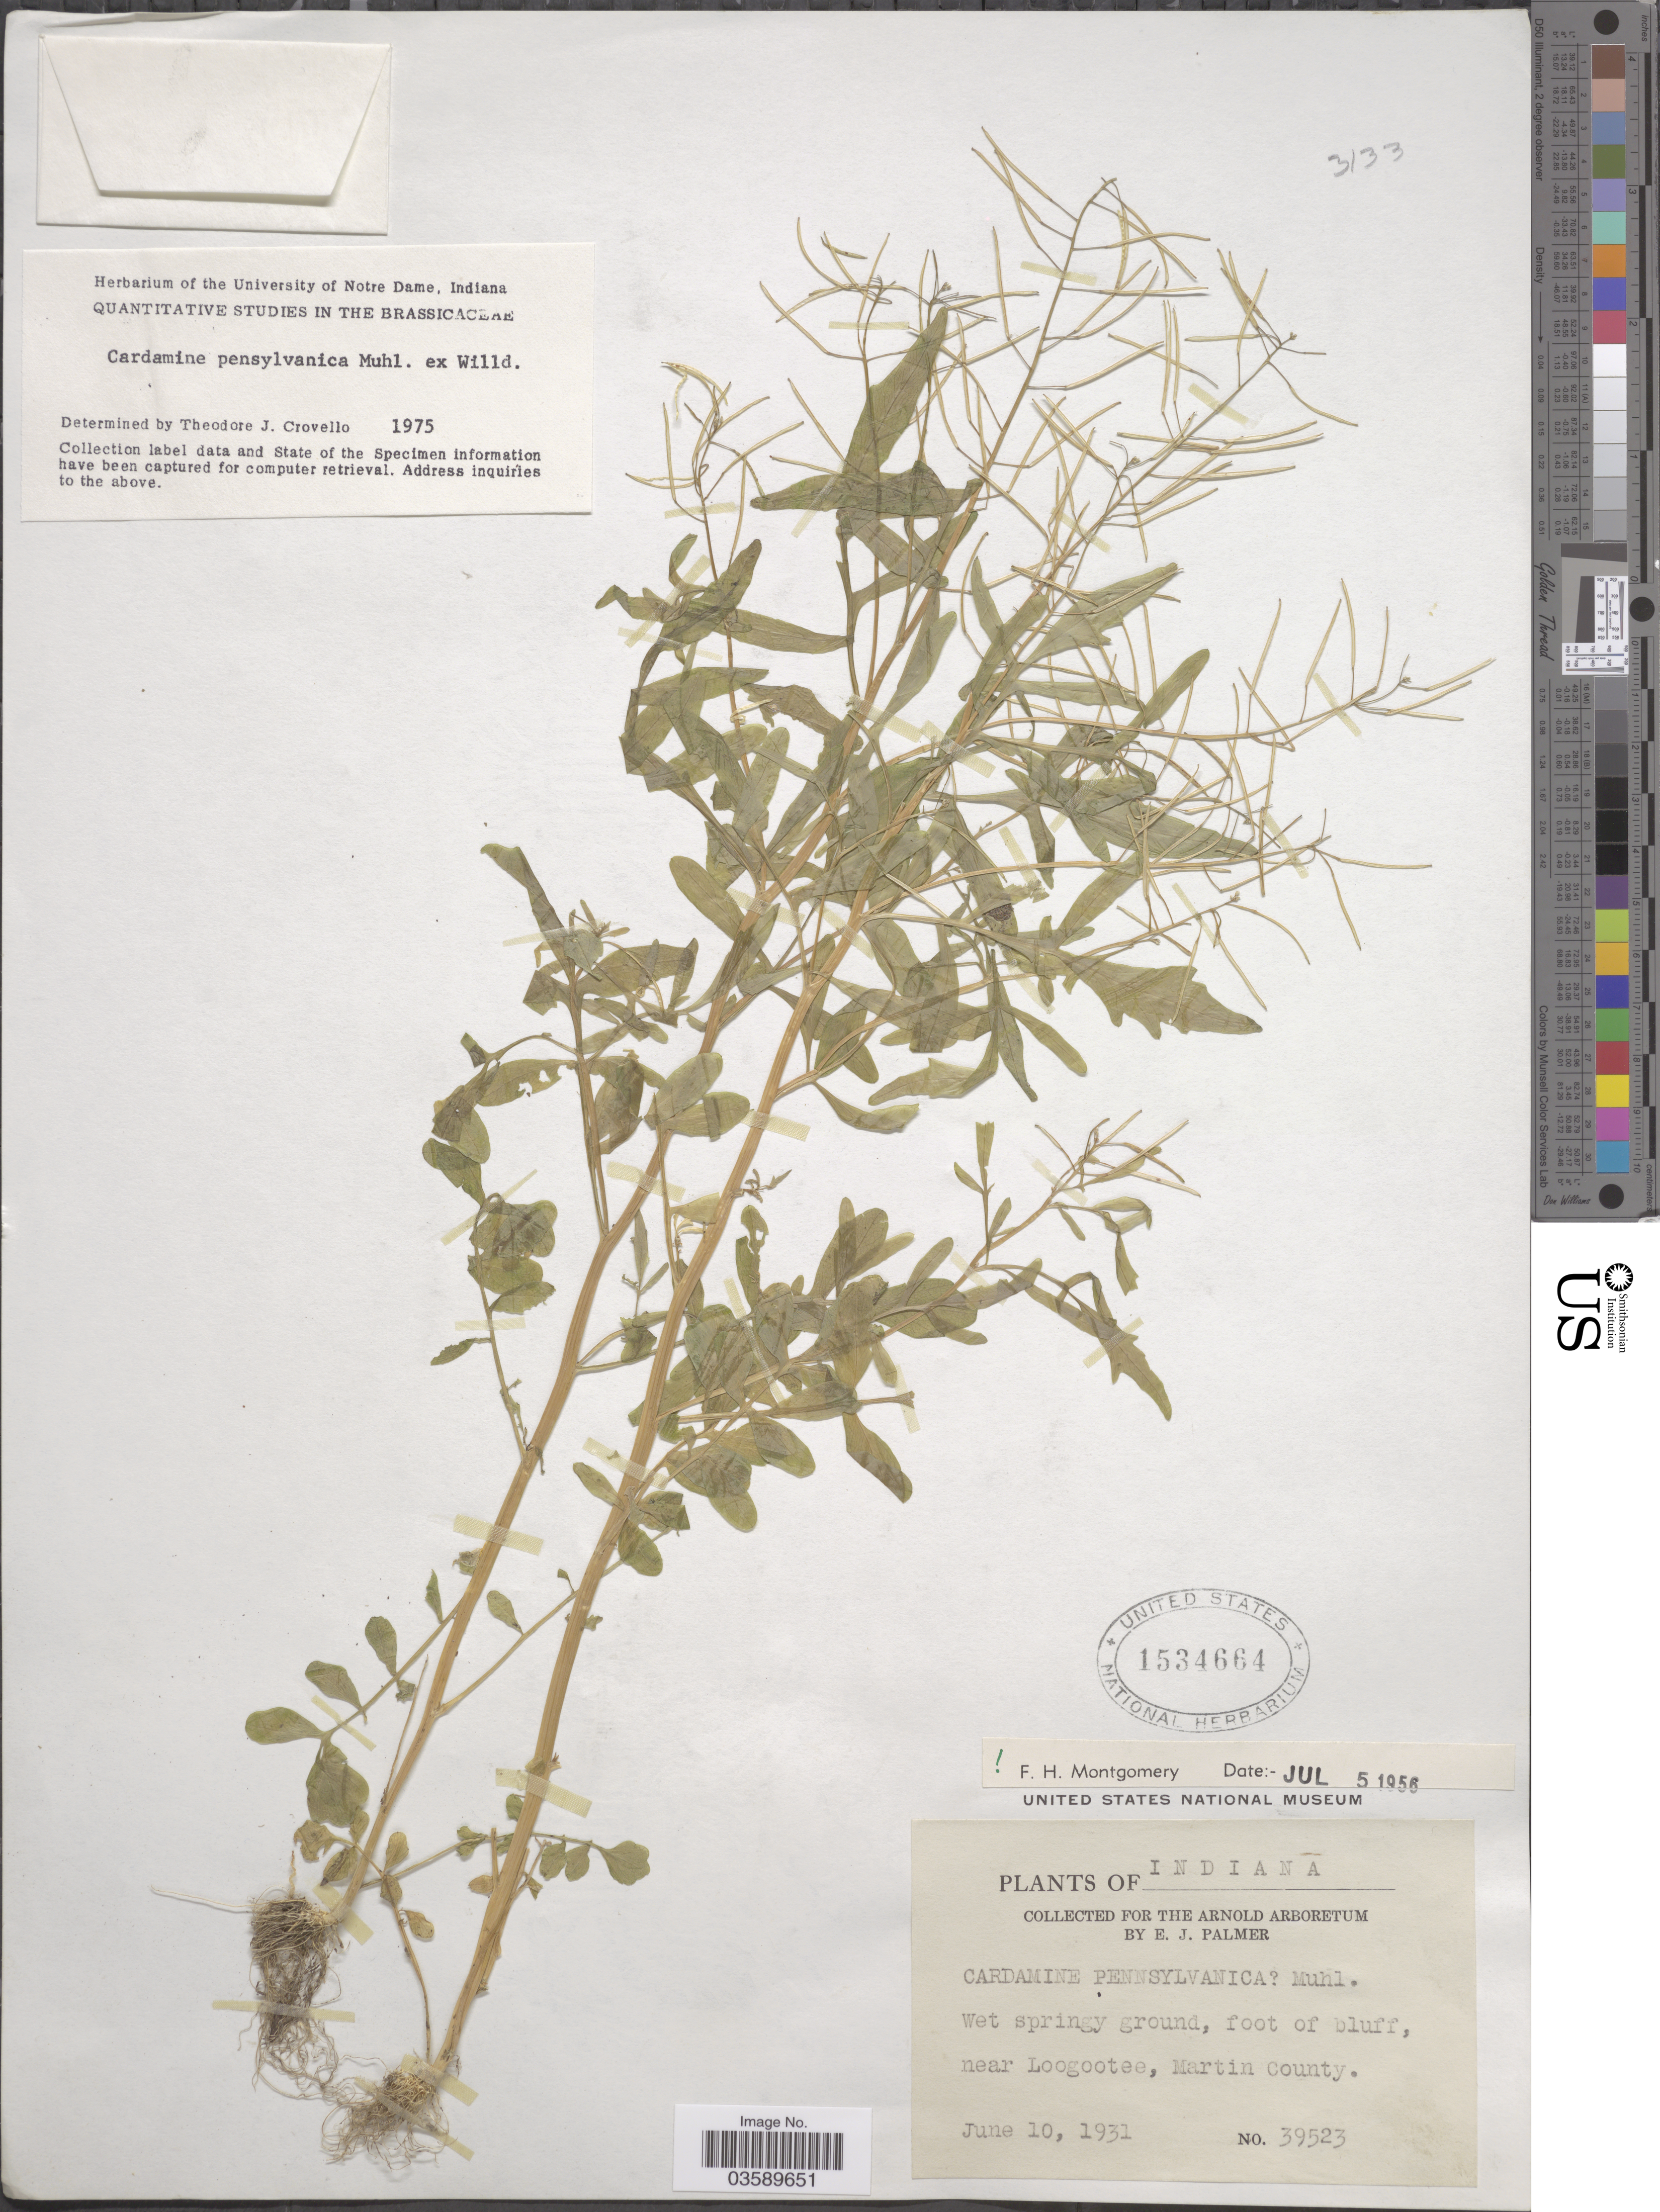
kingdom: Plantae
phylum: Tracheophyta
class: Magnoliopsida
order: Brassicales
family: Brassicaceae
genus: Cardamine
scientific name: Cardamine pensylvanica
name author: Muhl. ex Willd.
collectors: E. J. Palmer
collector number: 39523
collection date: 1931-06-10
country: United States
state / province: Indiana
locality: Wet springy ground, foot of bluff, near Loogootee, Martin County.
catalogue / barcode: US 1534664